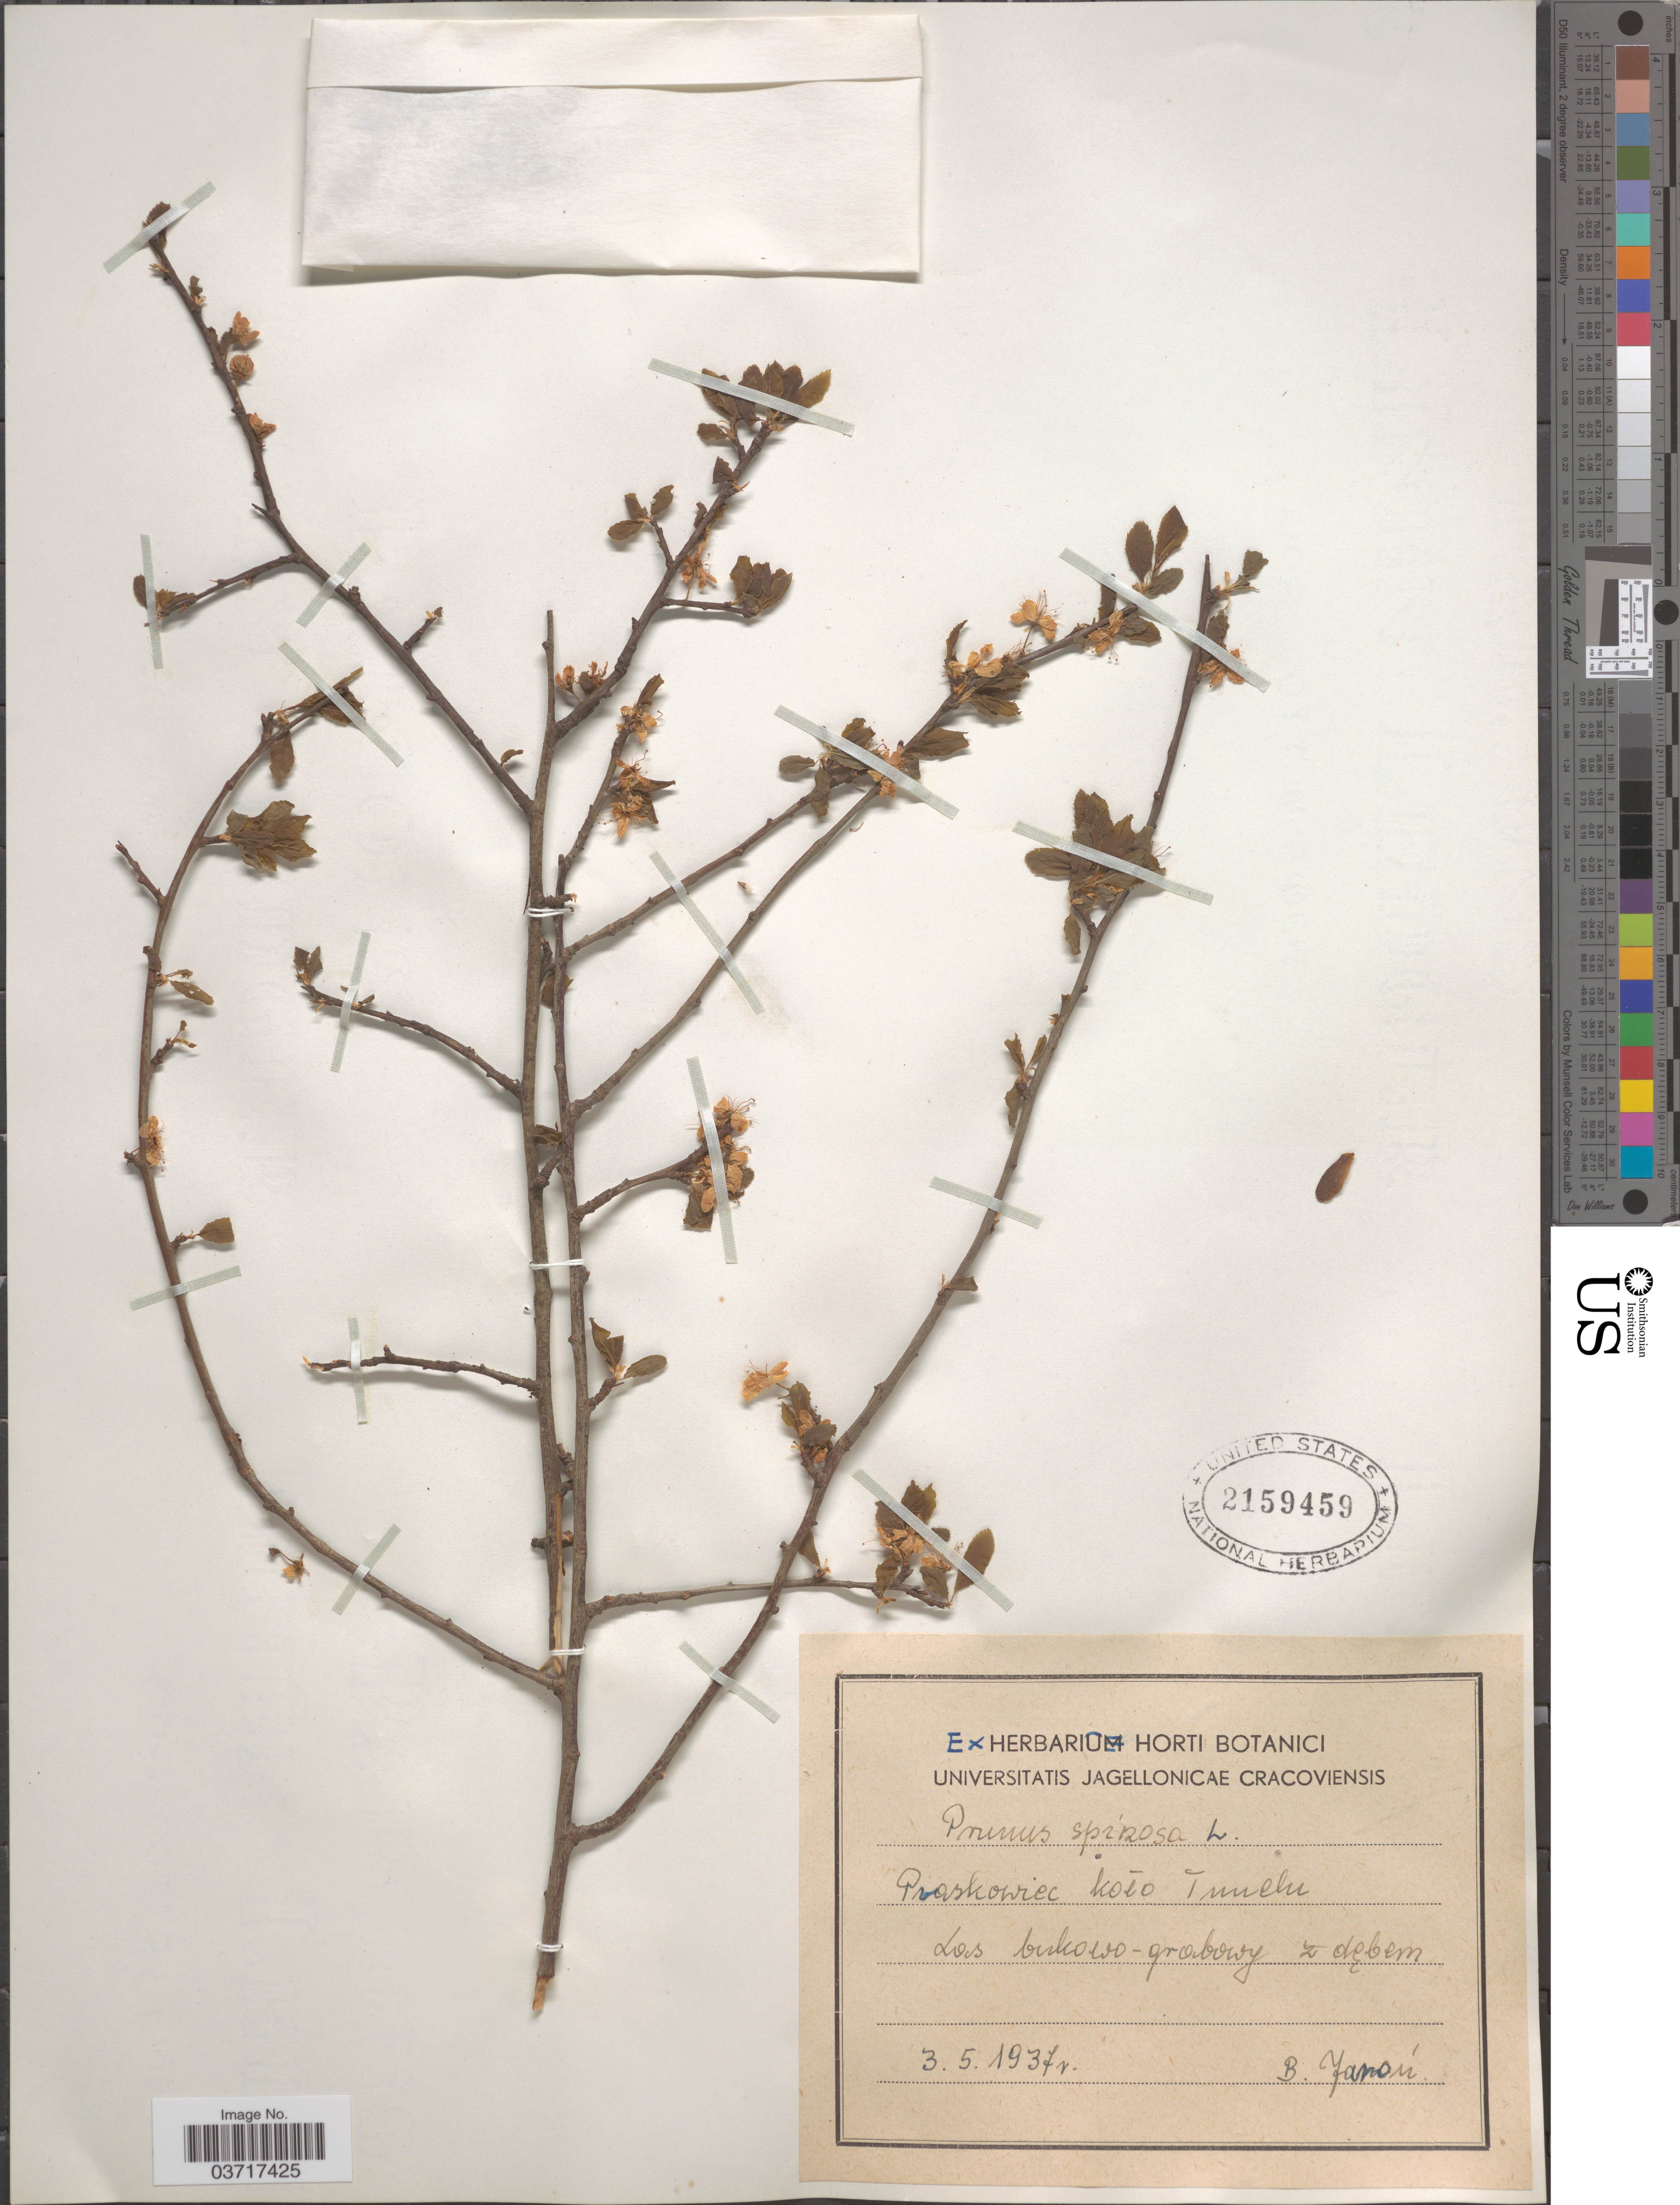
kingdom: Plantae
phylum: Tracheophyta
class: Magnoliopsida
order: Rosales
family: Rosaceae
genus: Prunus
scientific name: Prunus spinosa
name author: L.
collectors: B. Jaron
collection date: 1937-05-03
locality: Praskowiec kolo Tunelu Kos burkowo - grobowy [illegible text].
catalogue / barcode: US 2159459